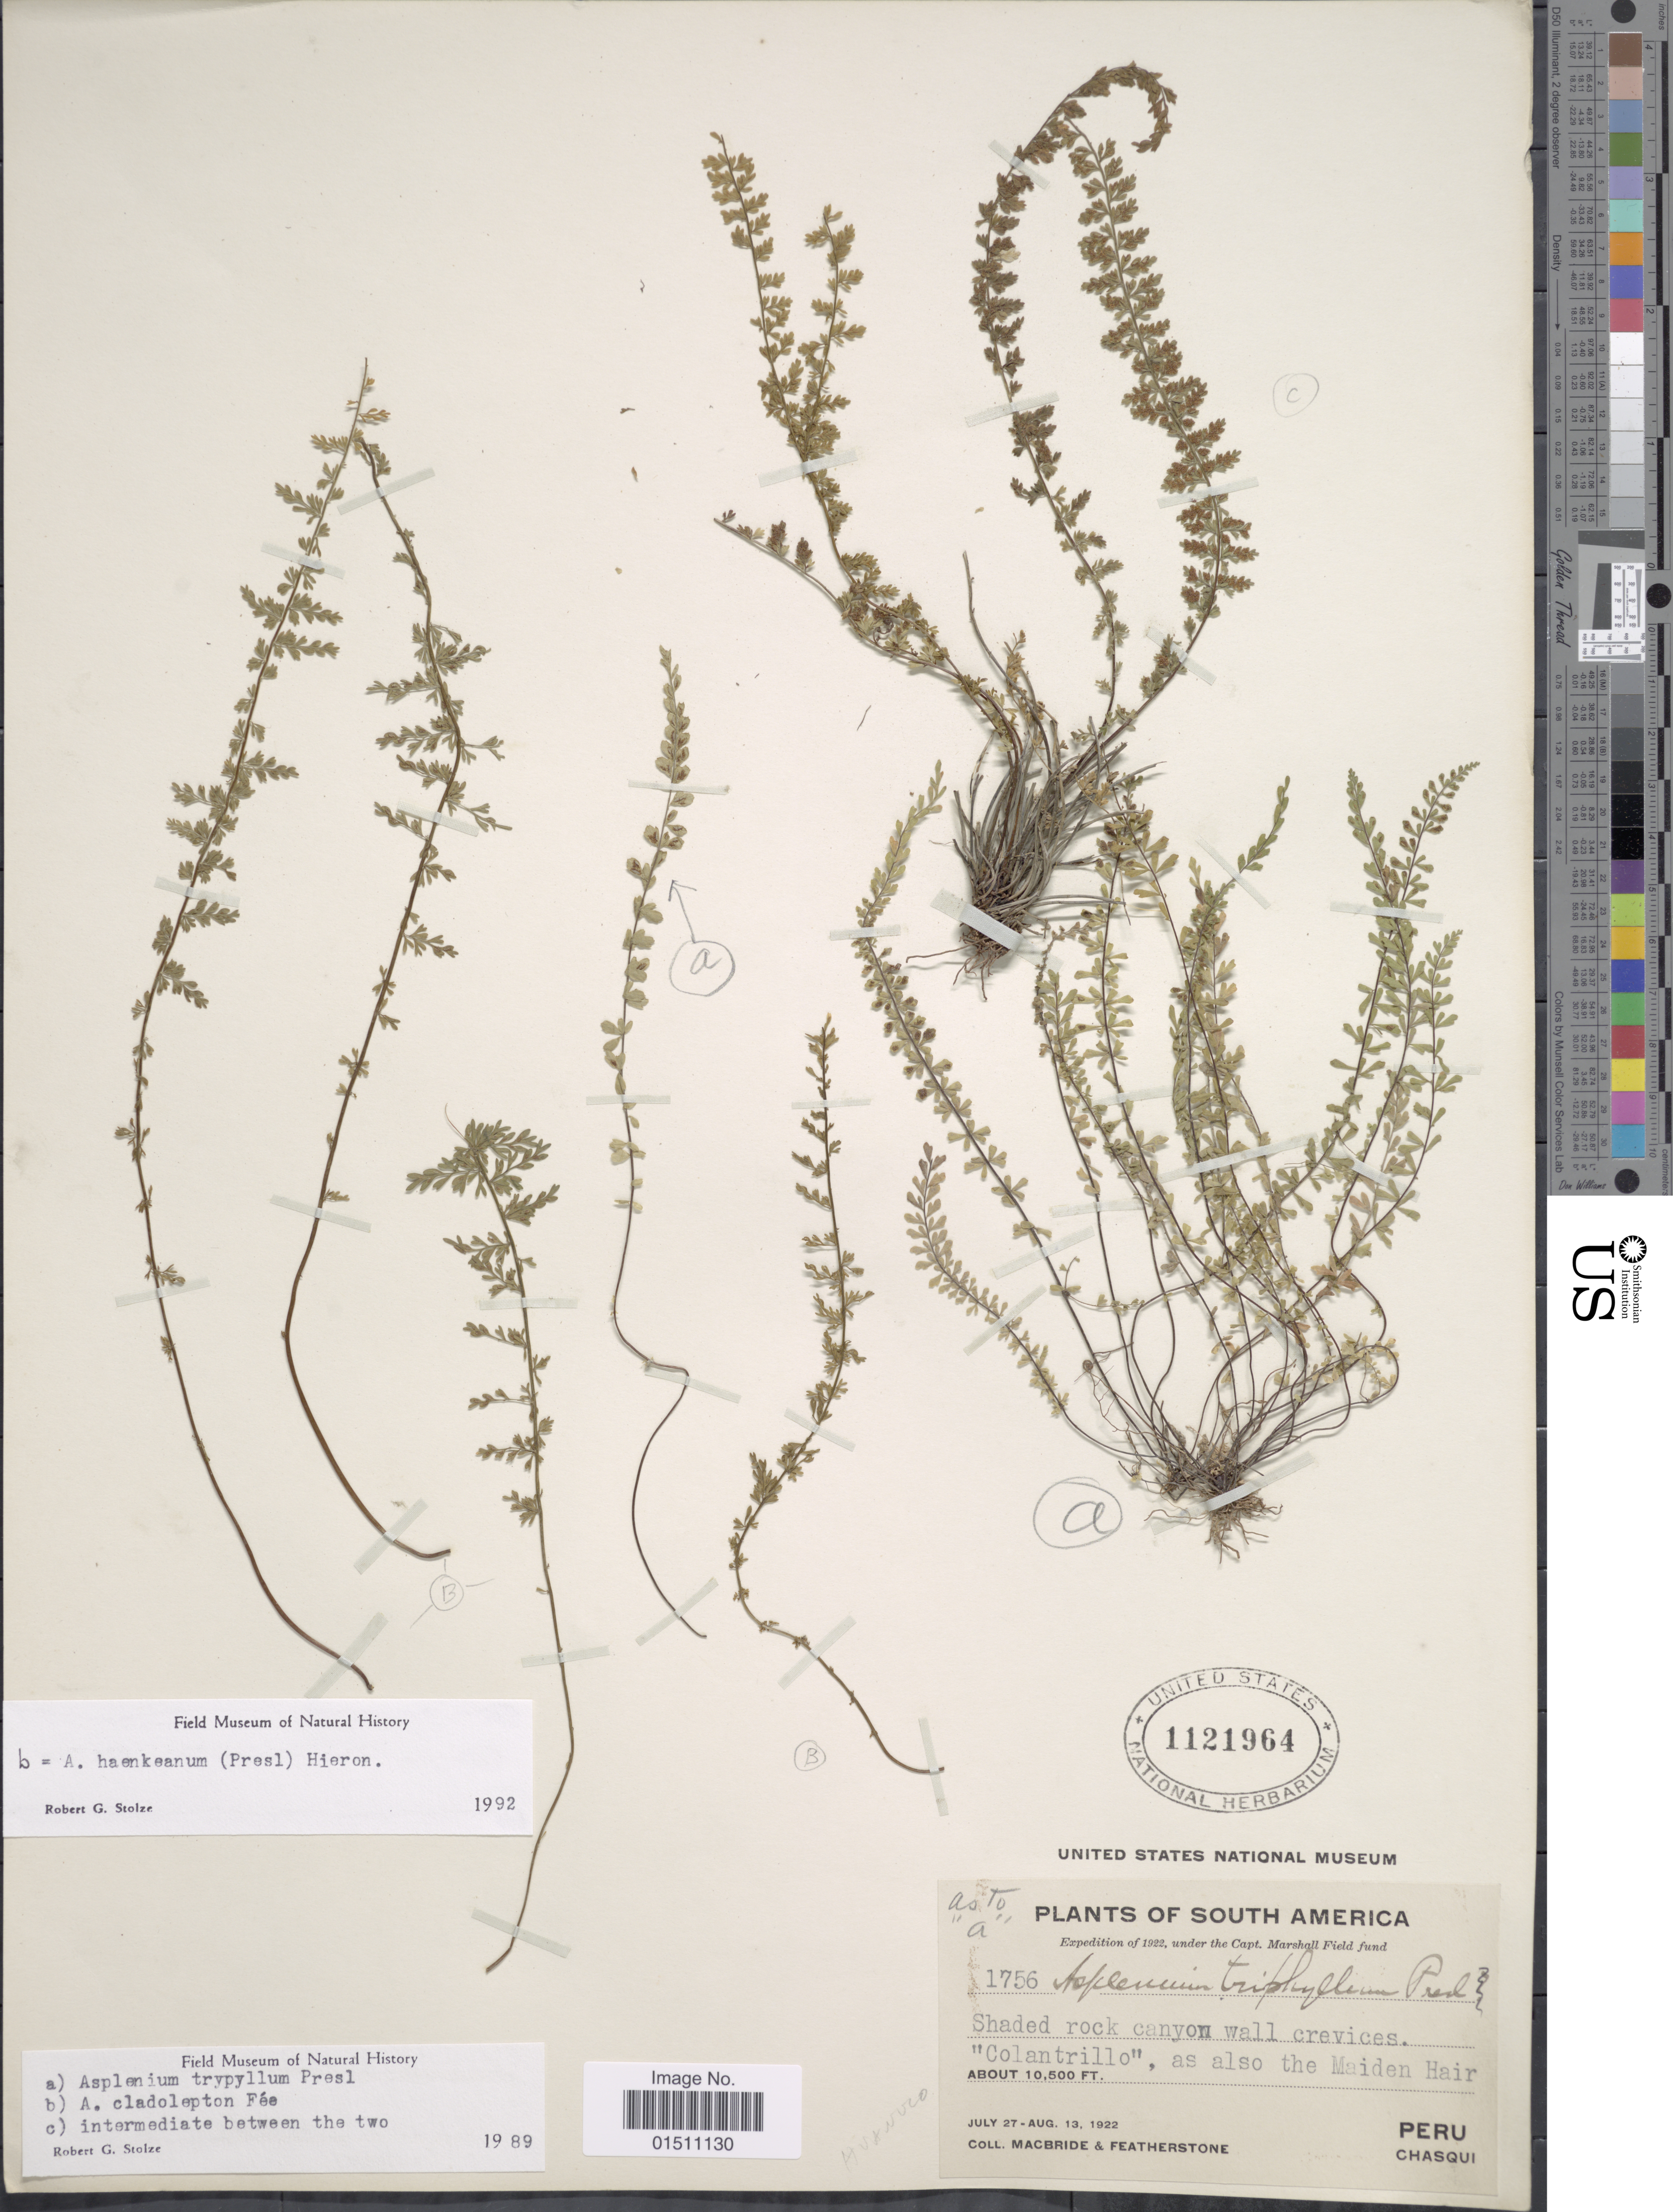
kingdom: Plantae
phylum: Tracheophyta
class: Polypodiopsida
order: Polypodiales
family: Aspleniaceae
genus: Asplenium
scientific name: Asplenium haenkeanum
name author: (C. Presl) Hieron.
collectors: Macbride, -- & -. Featherstone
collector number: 1756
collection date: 1922-07-27/1922-08-13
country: Peru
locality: South America, "Colantrillo", as also the Maiden Hair. Peru, Chasqui.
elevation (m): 3200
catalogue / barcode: US 1121964